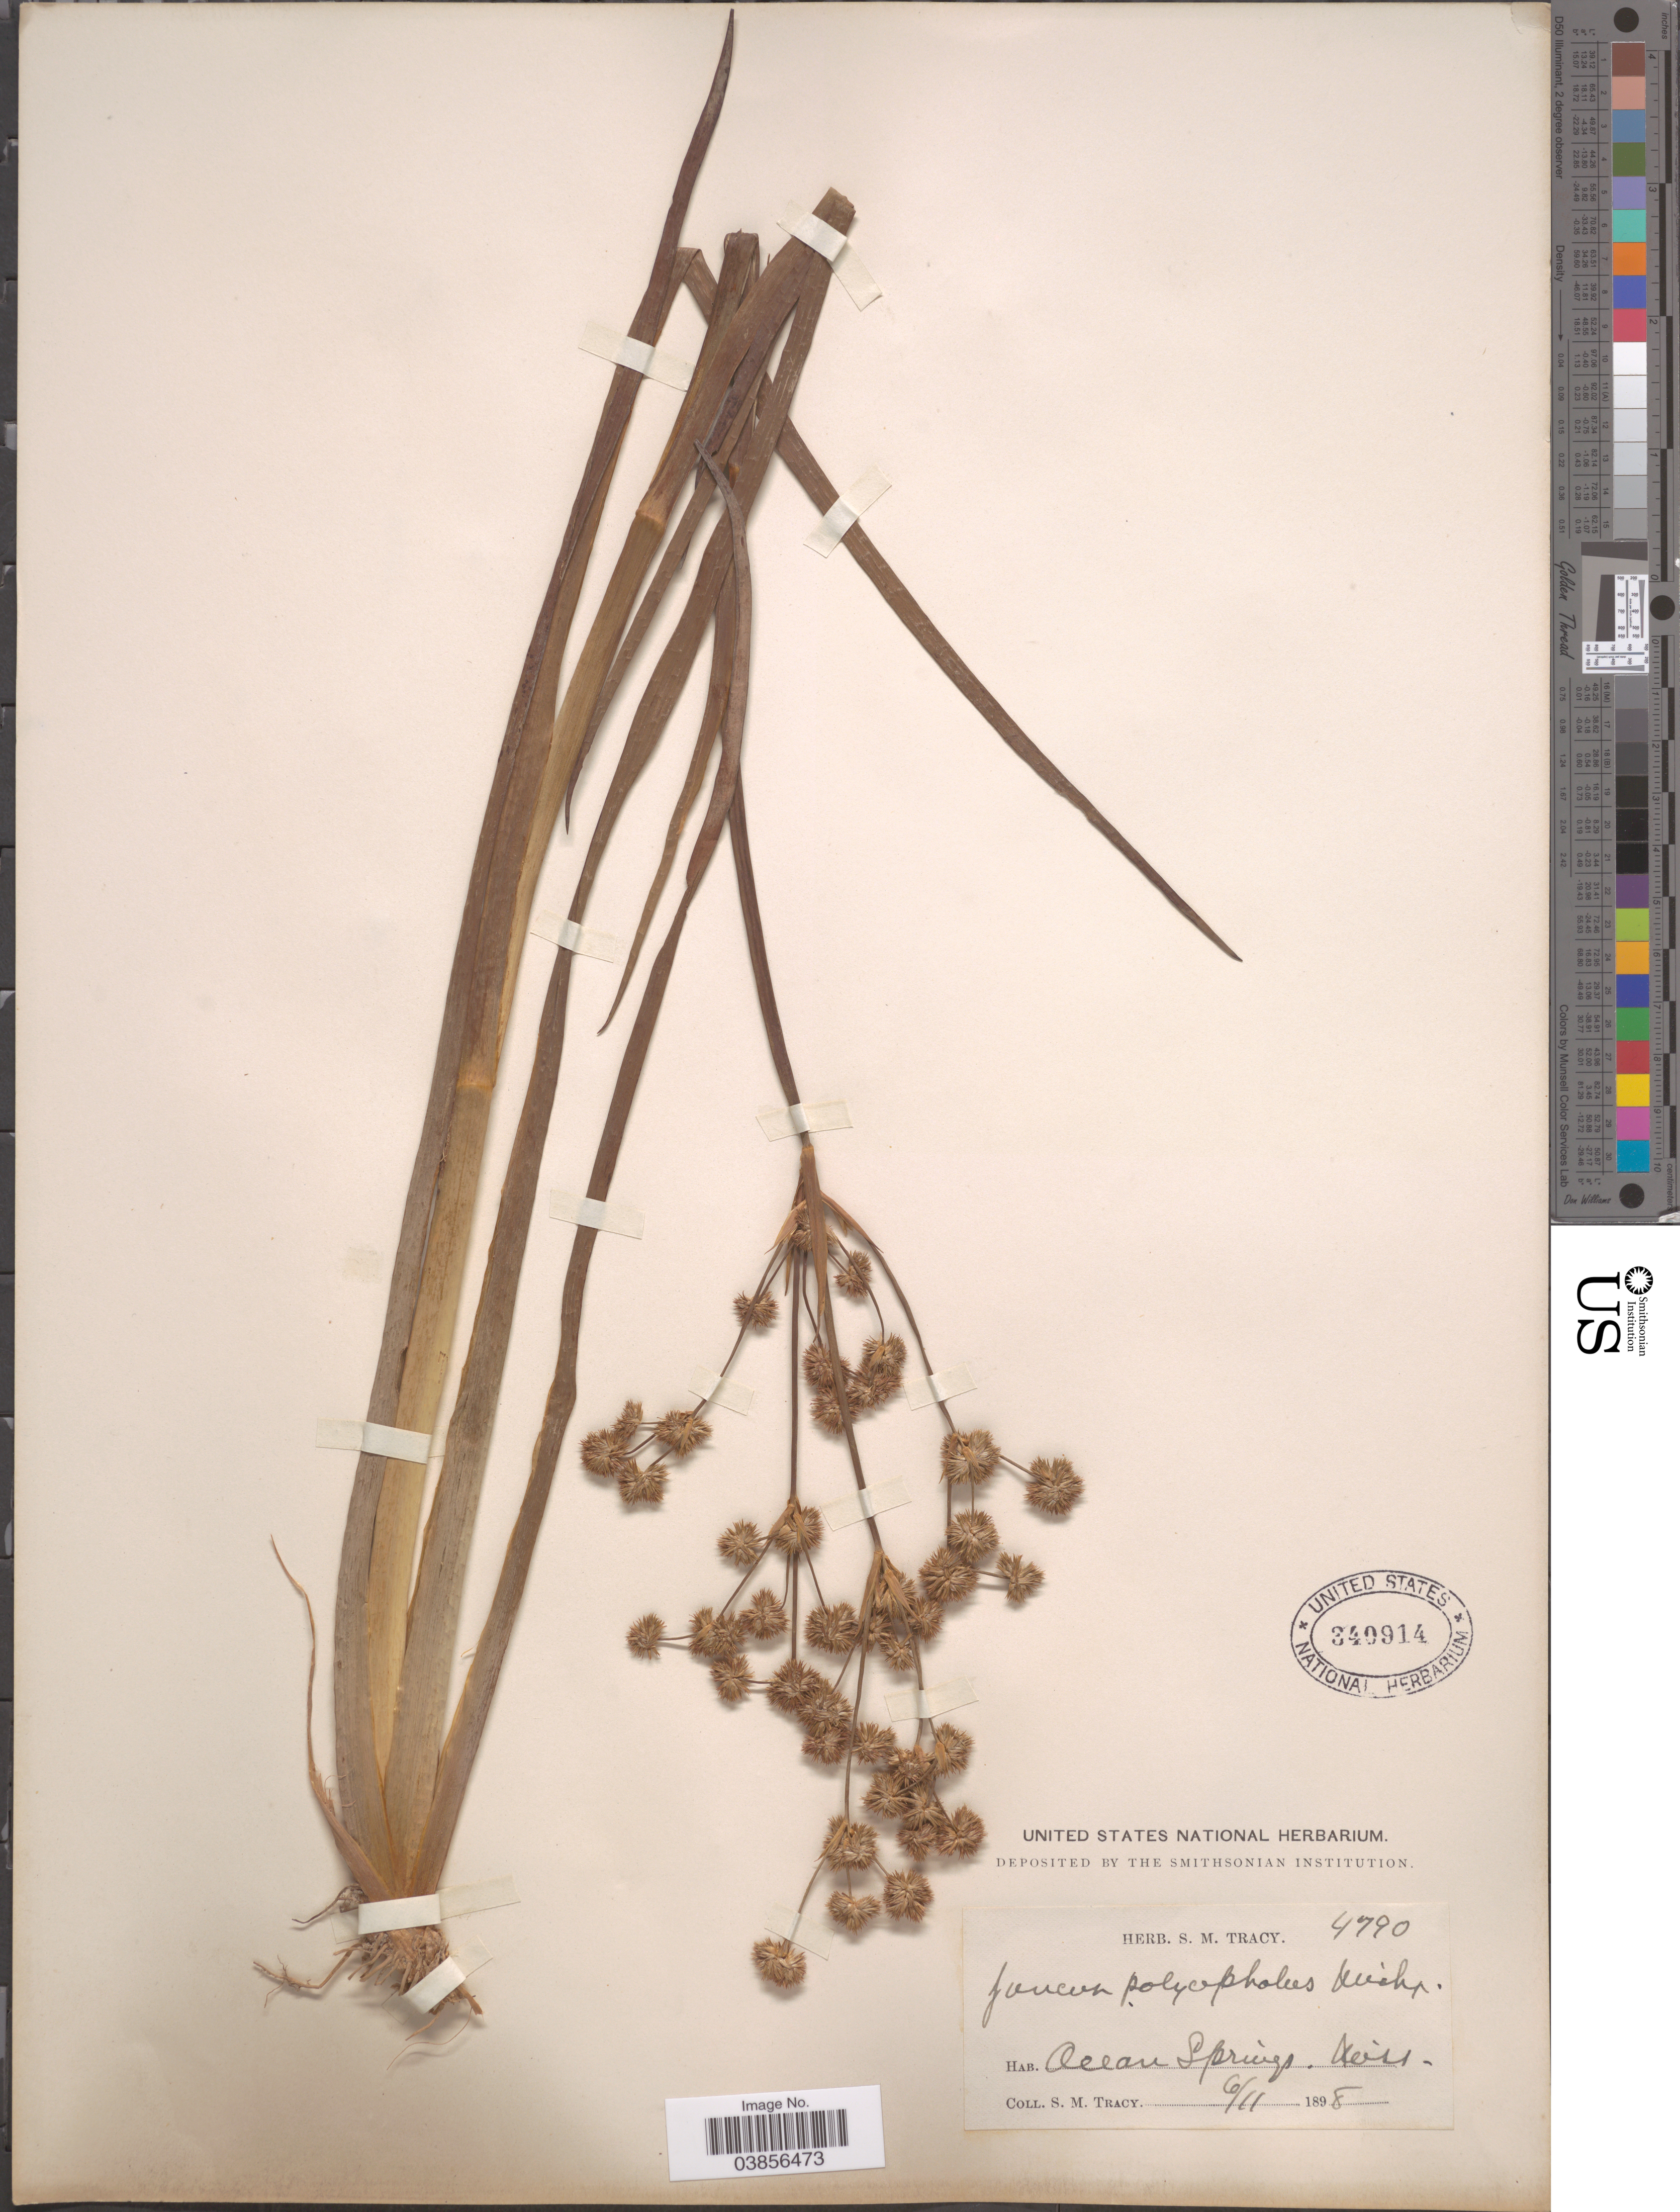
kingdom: Plantae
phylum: Tracheophyta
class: Liliopsida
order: Poales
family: Juncaceae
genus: Juncus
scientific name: Juncus polycephalus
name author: Michx.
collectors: S. M. Tracy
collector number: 4790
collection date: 1898-06-11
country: United States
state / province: Mississippi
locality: Ocean Springs.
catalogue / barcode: US 340914